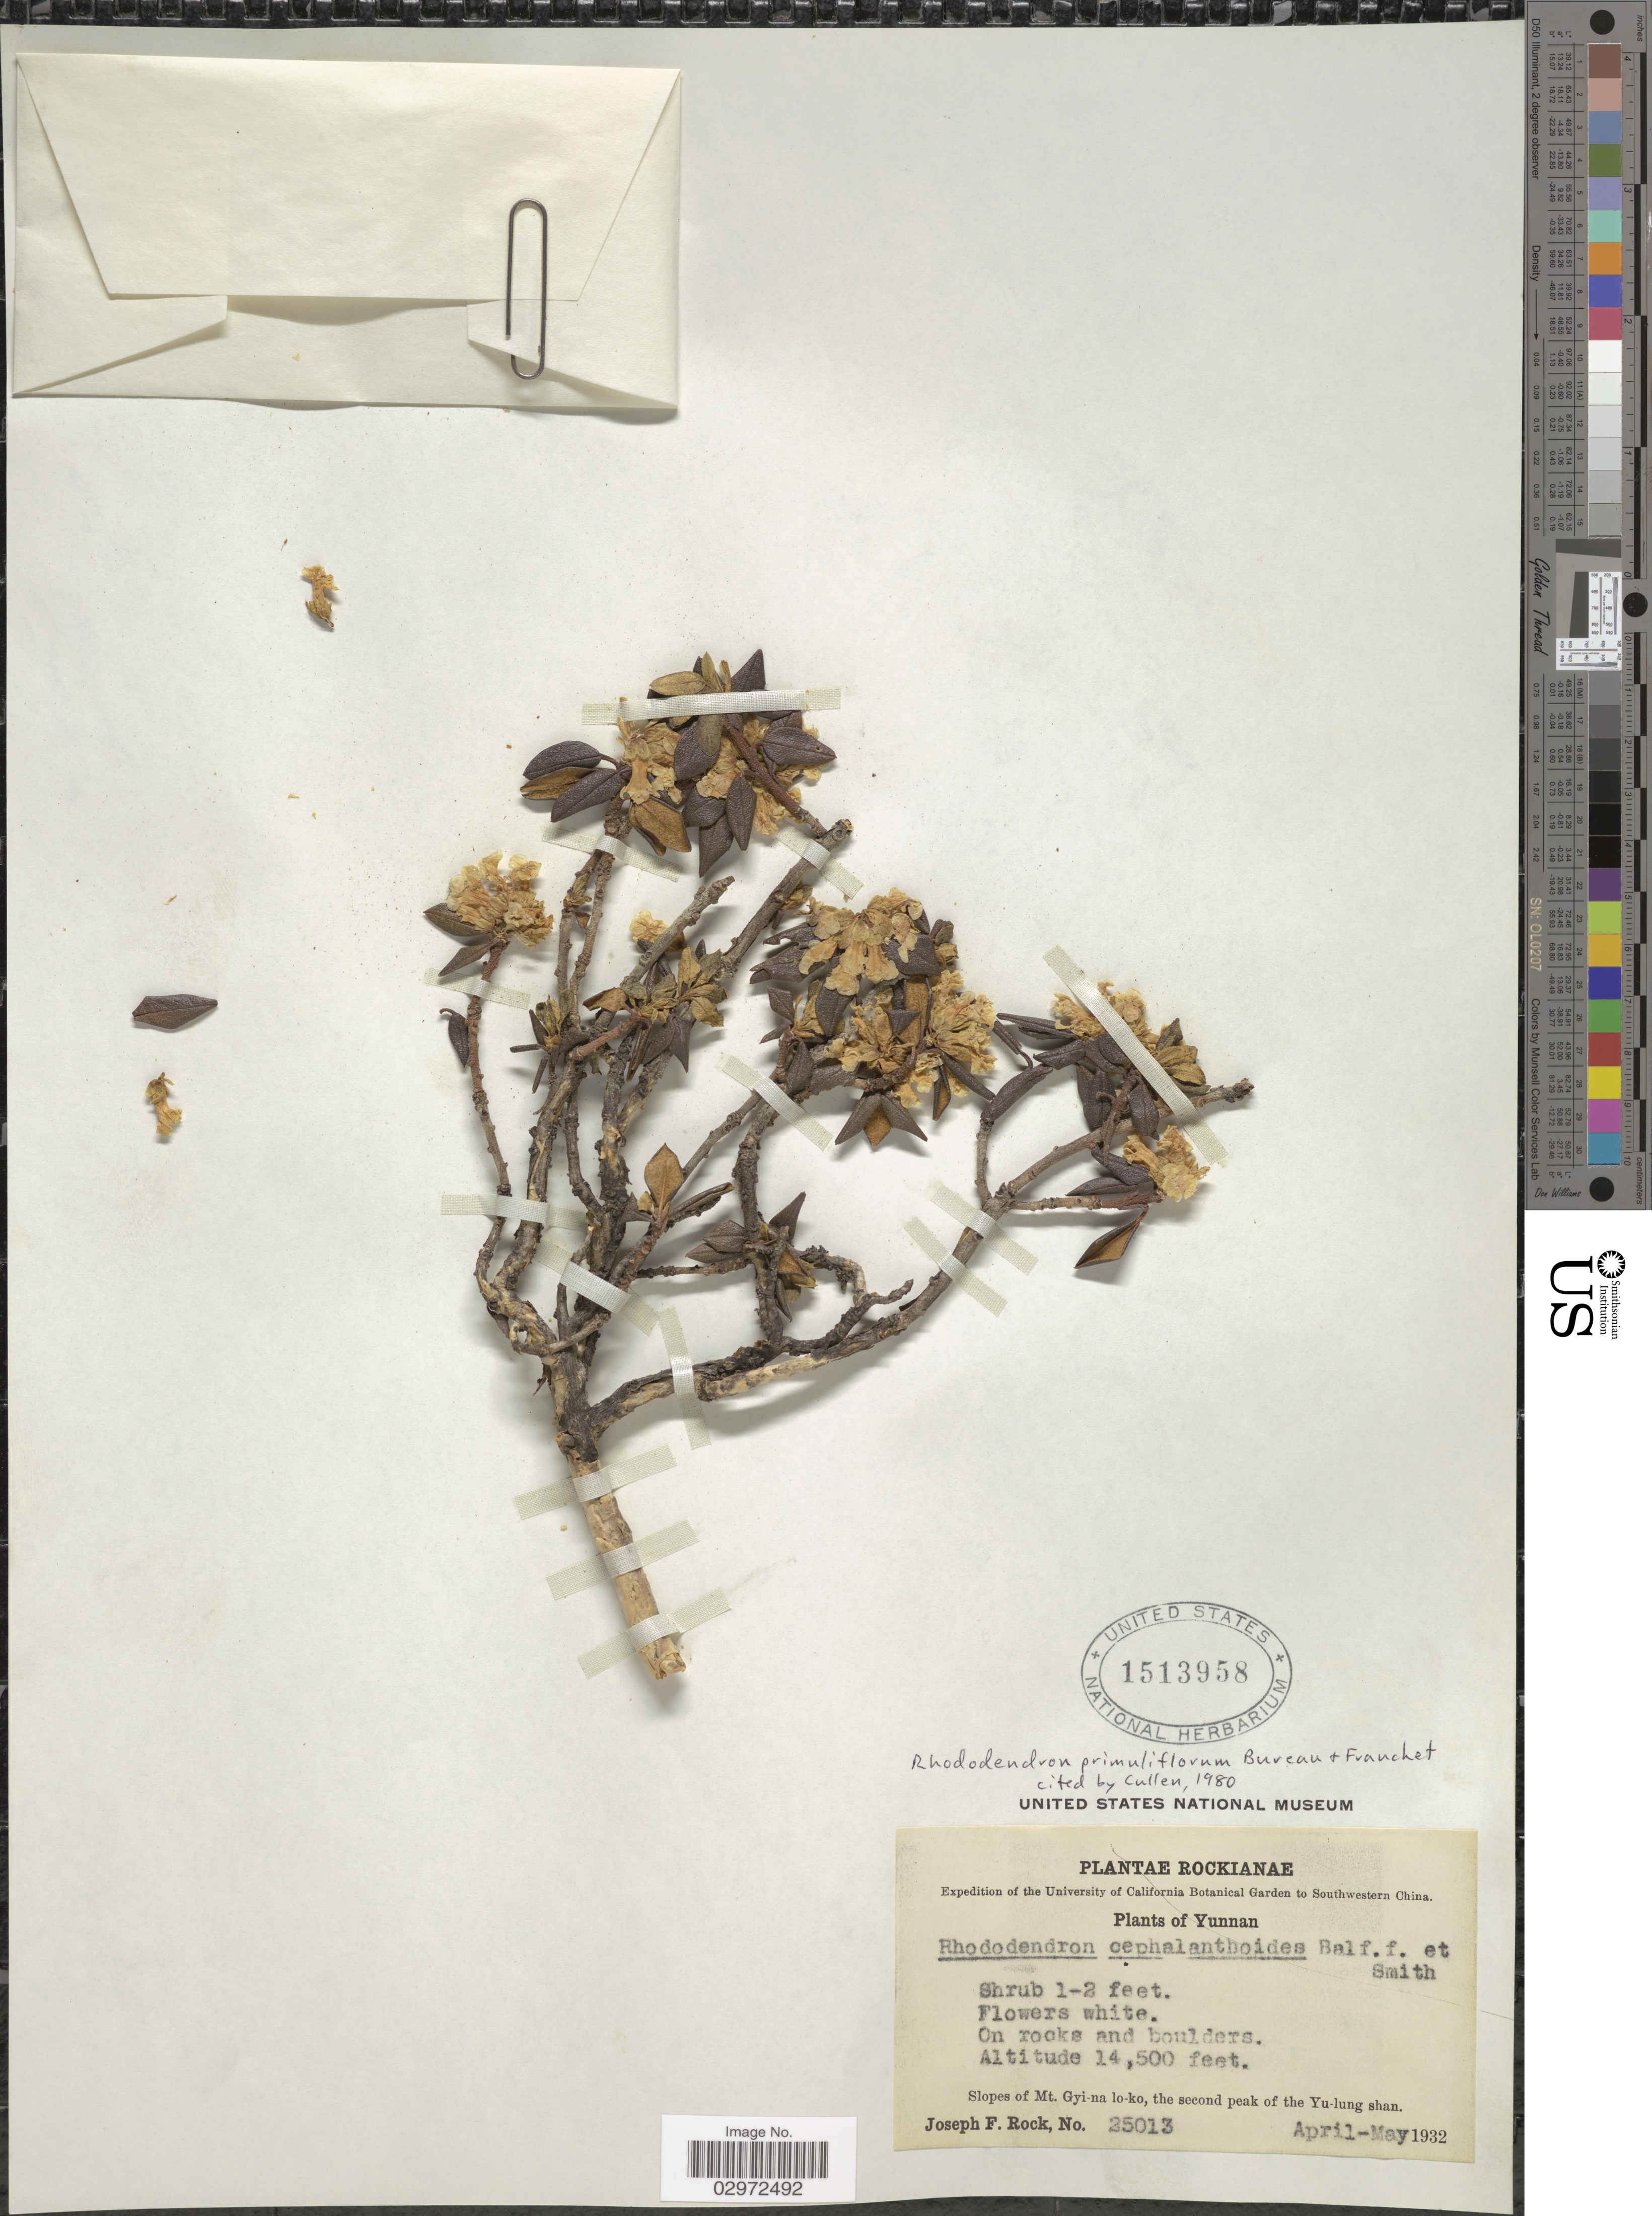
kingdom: Plantae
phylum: Tracheophyta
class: Magnoliopsida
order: Ericales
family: Ericaceae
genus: Rhododendron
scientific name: Rhododendron primuliflorum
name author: É. Bureau & Franch.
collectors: J. F. Rock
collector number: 25013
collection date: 1932-04/1932-05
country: China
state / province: Yunnan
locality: Slopes of Mt. Gyi-na lo-ko, the second peak of the Yu-lung shan.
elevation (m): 4420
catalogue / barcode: US 1513958